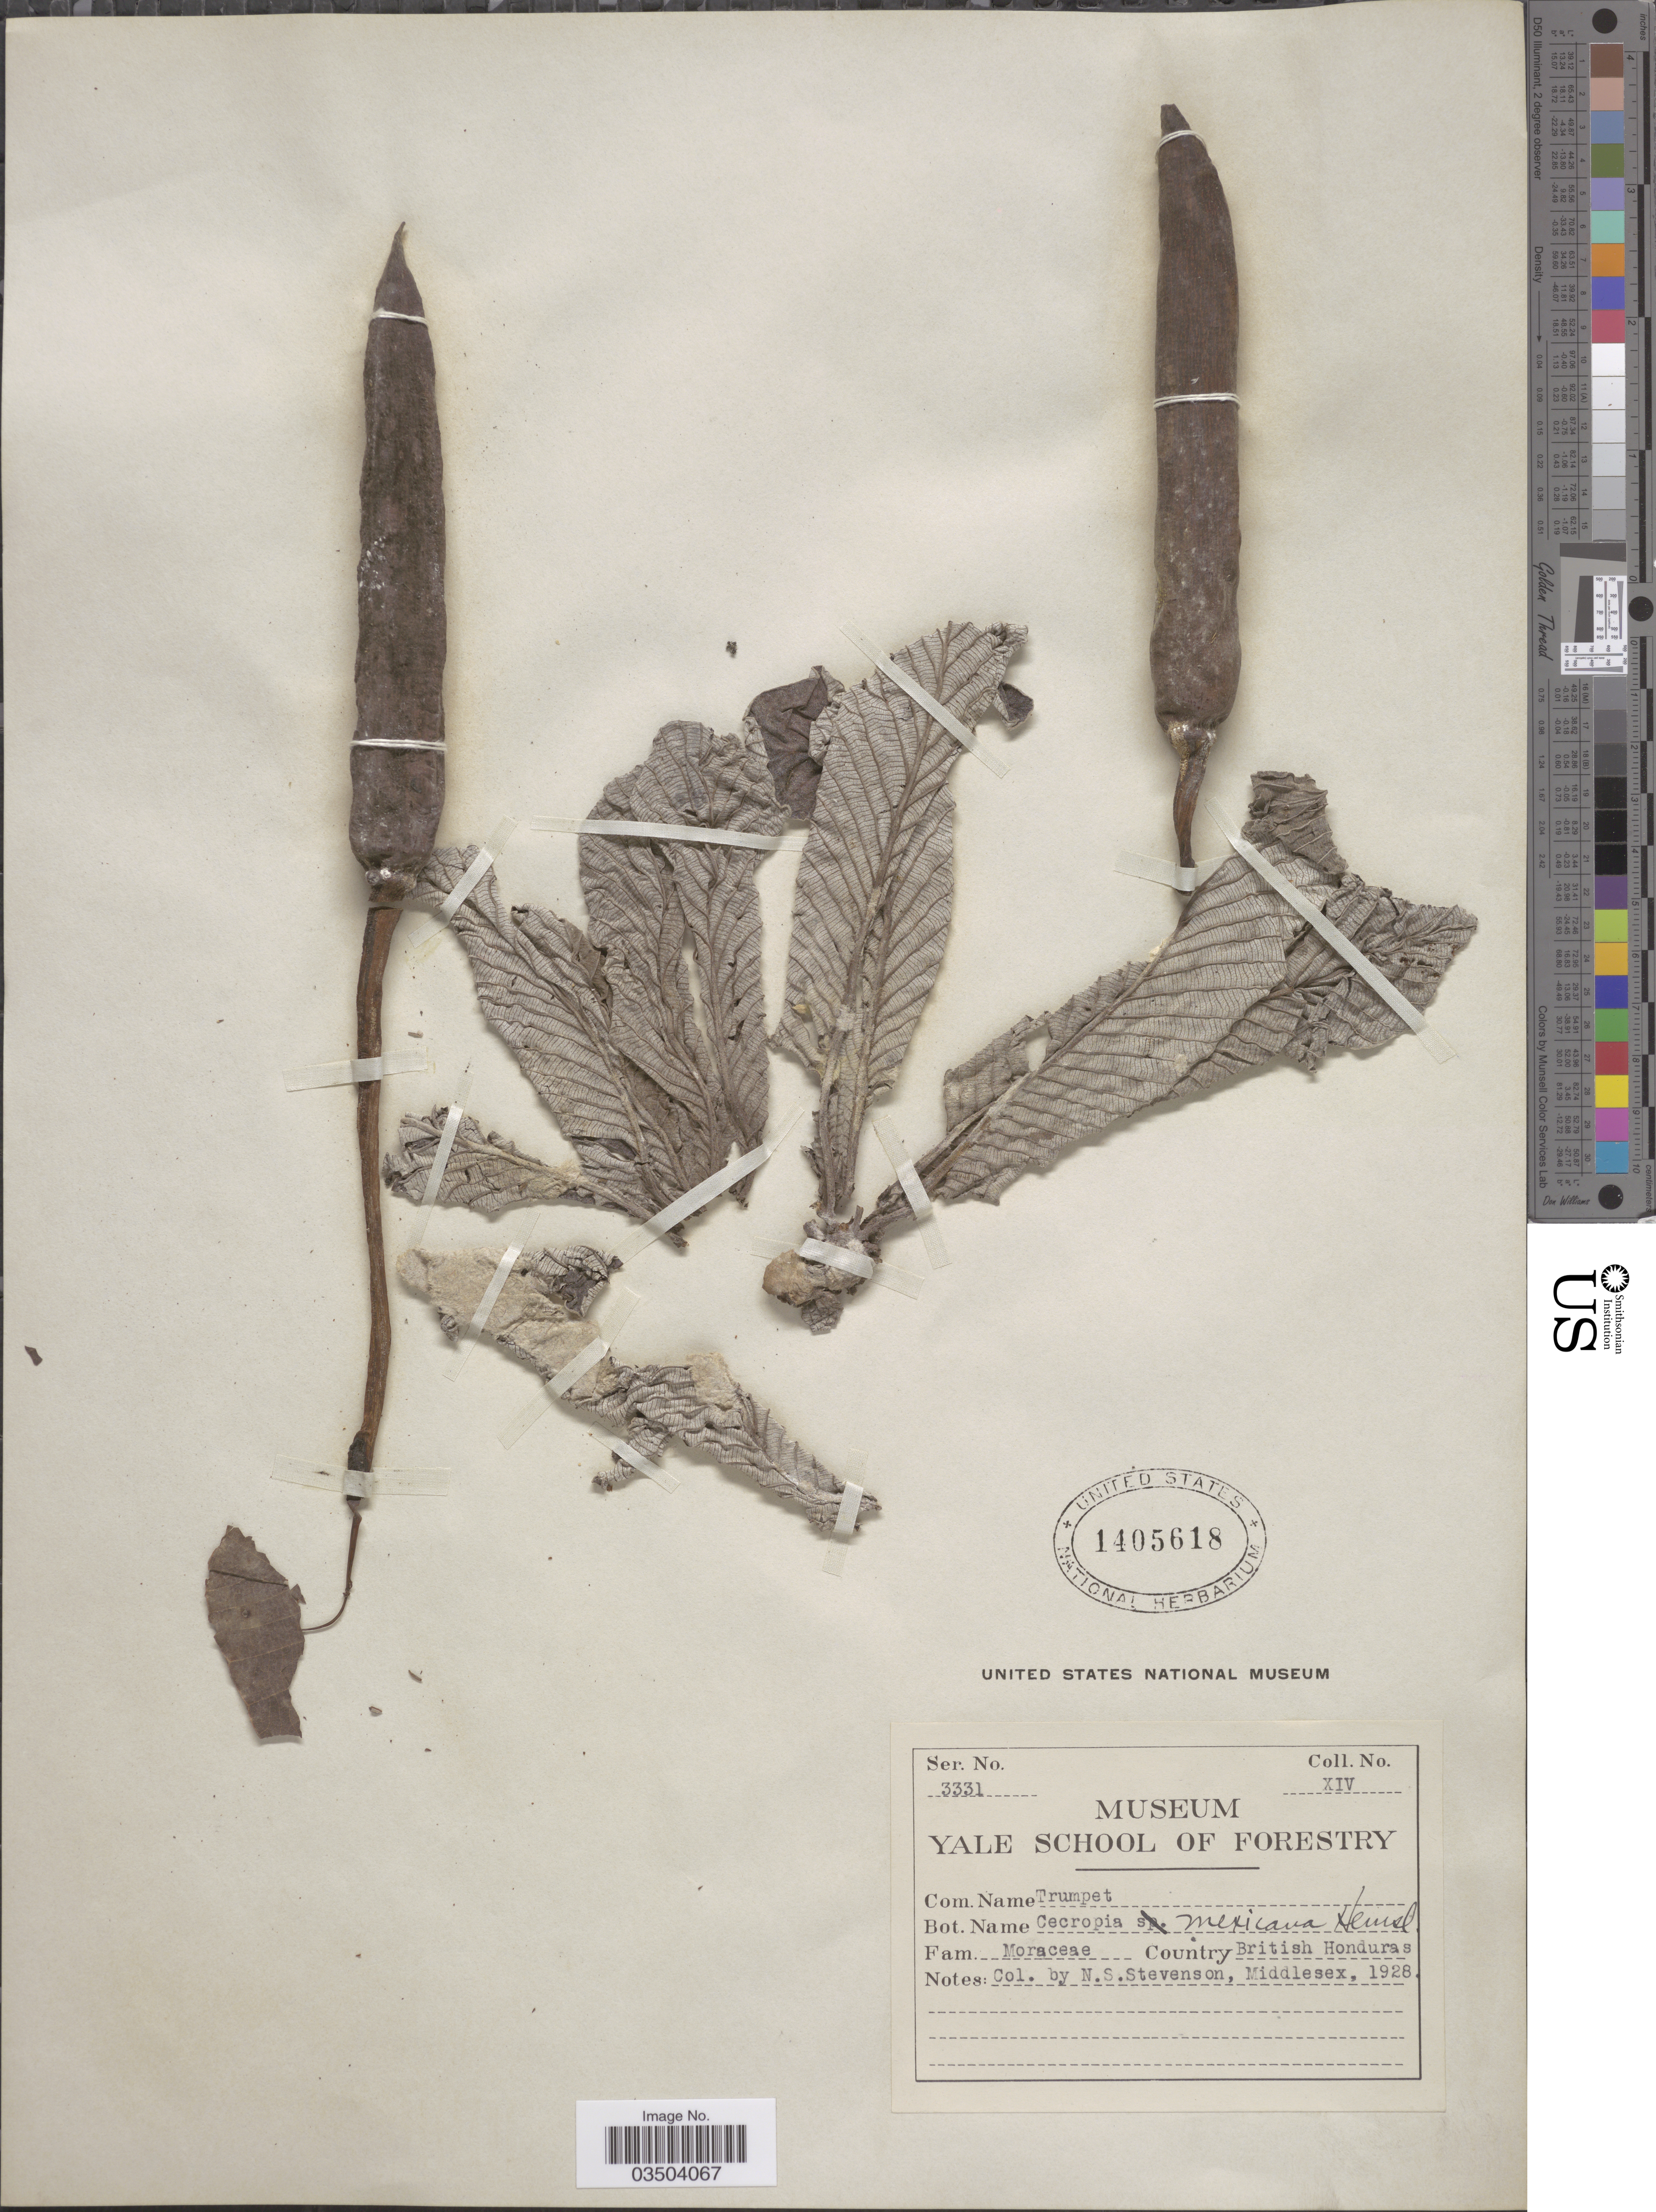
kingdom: Plantae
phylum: Tracheophyta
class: Magnoliopsida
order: Rosales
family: Urticaceae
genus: Cecropia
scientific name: Cecropia obtusifolia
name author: Bertol.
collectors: N. Stevenson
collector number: XIV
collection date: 1928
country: Belize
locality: County British Honduras.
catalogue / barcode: US 1405618